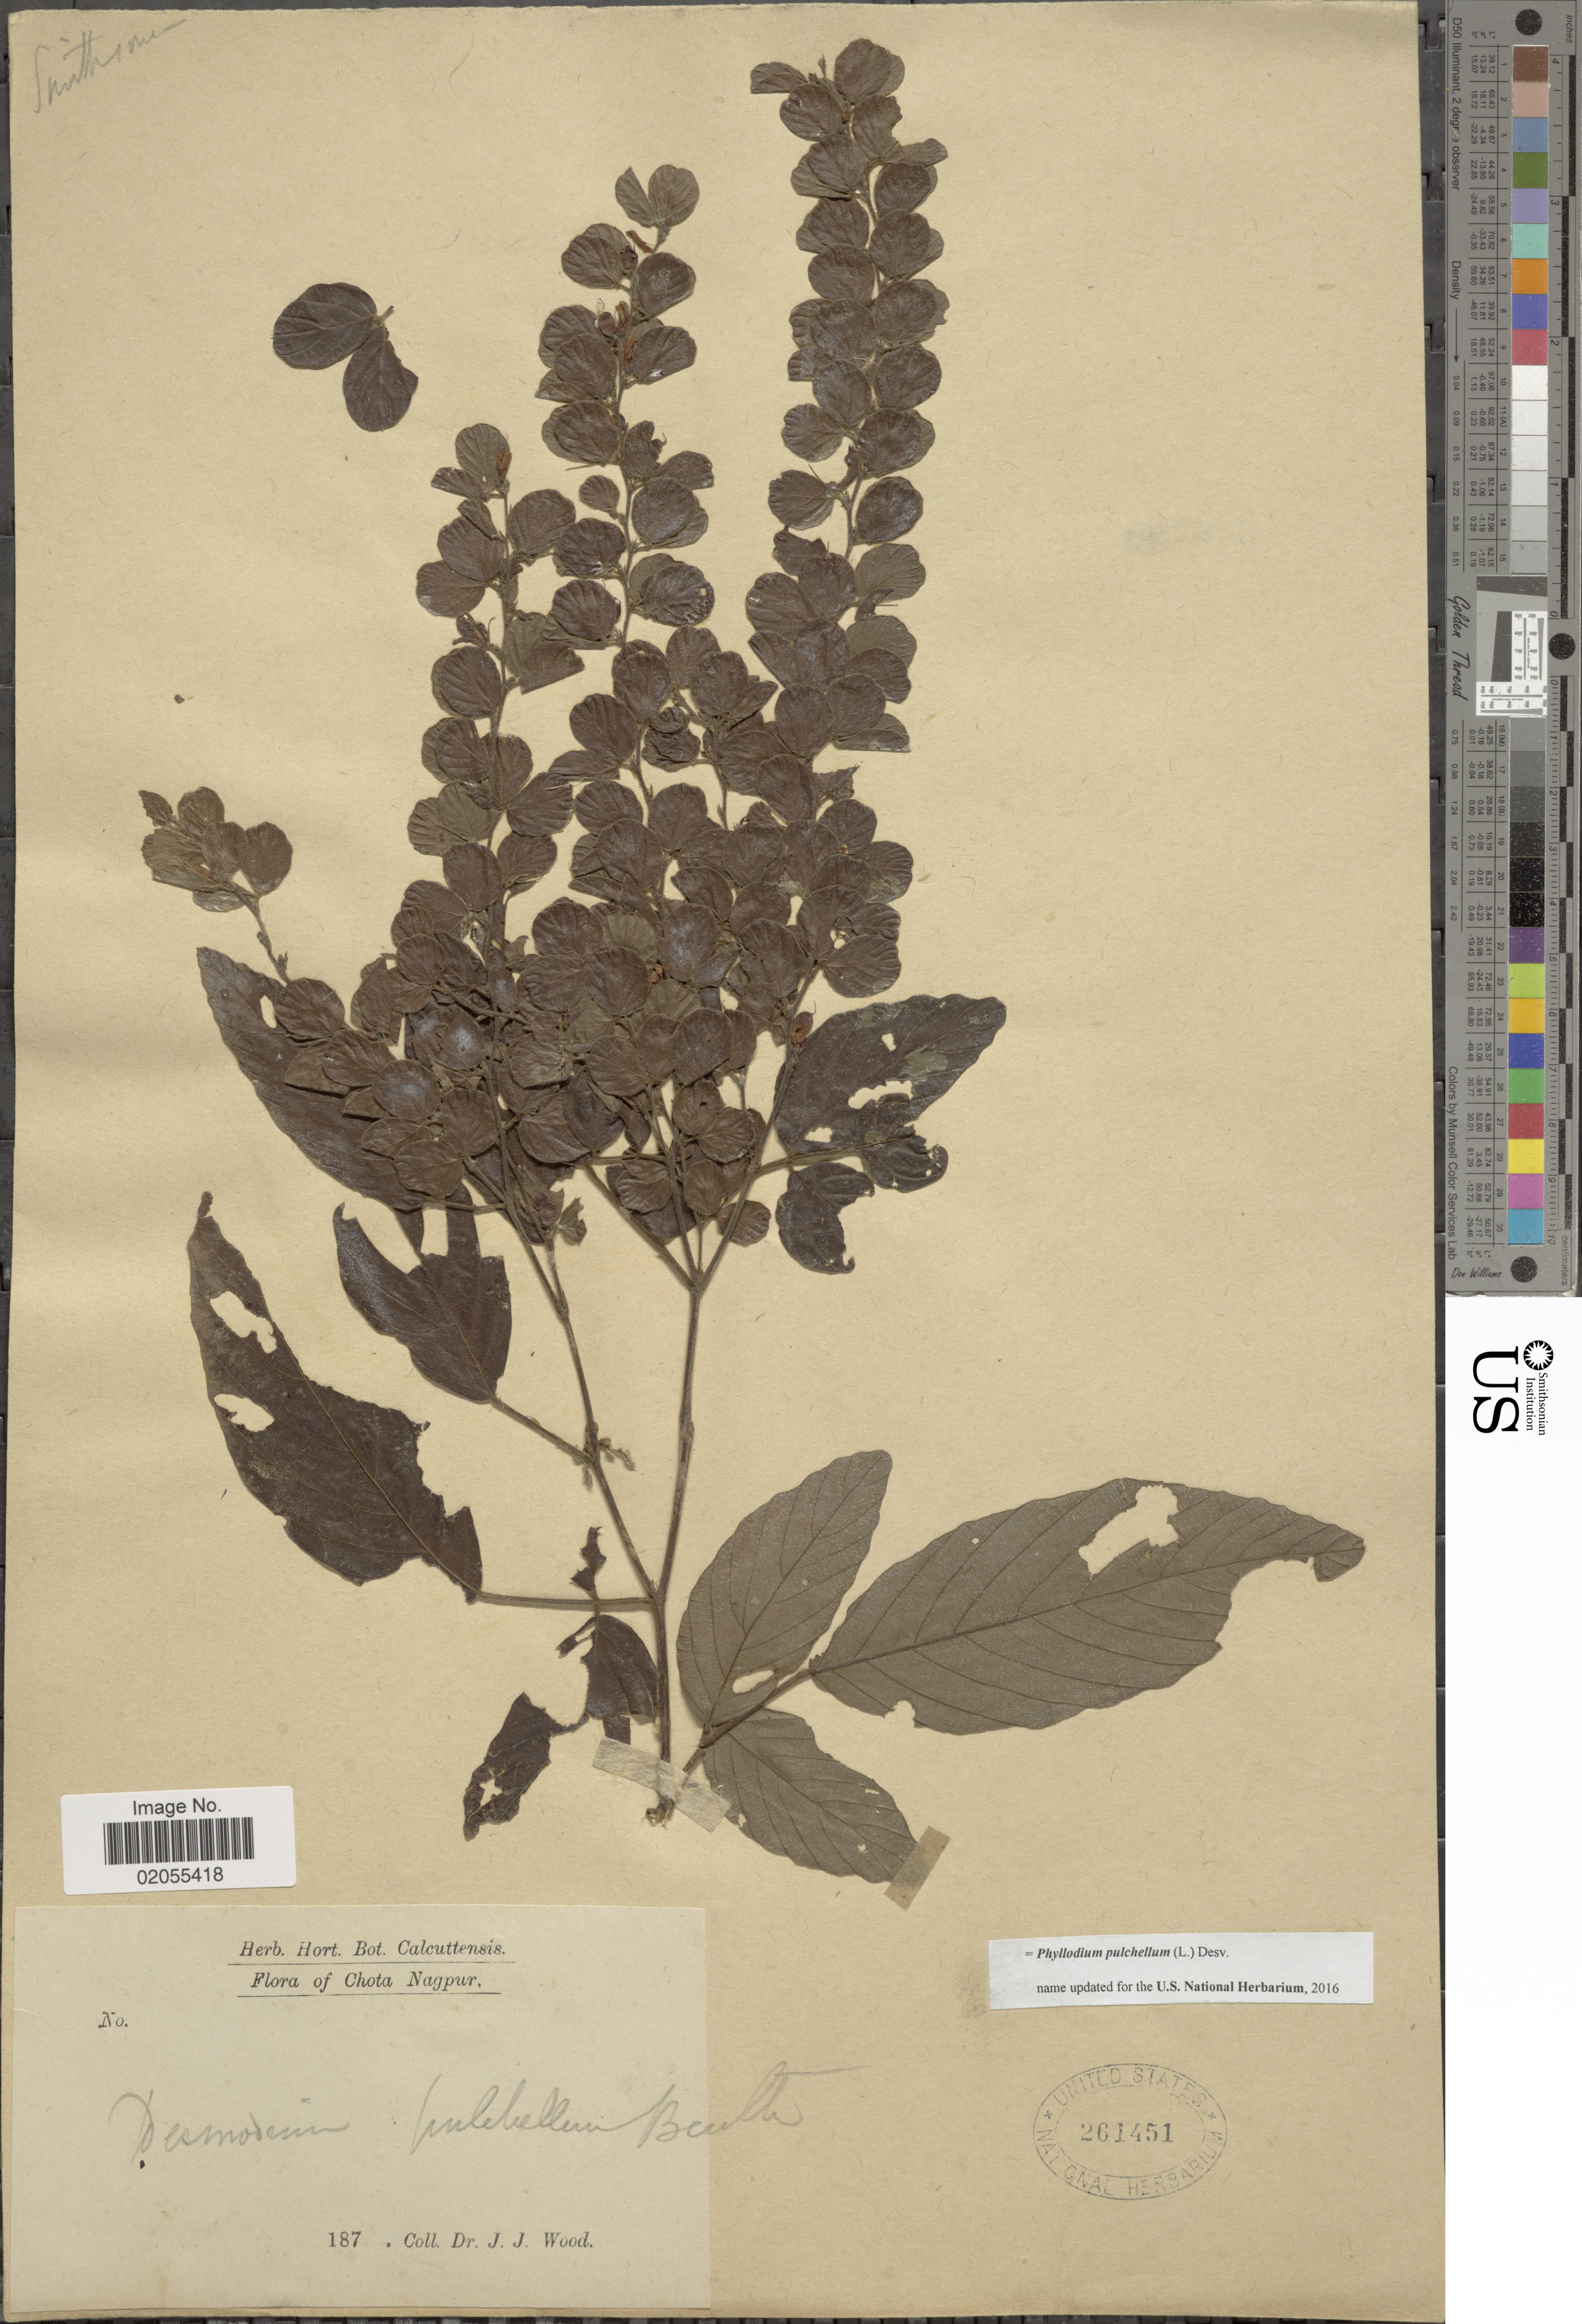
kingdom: Plantae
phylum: Tracheophyta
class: Magnoliopsida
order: Fabales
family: Fabaceae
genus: Phyllodium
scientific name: Phyllodium pulchellum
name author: (L.) Desv.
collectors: J. Wood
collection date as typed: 187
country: India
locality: Chota Nagpur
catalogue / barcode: US 261451